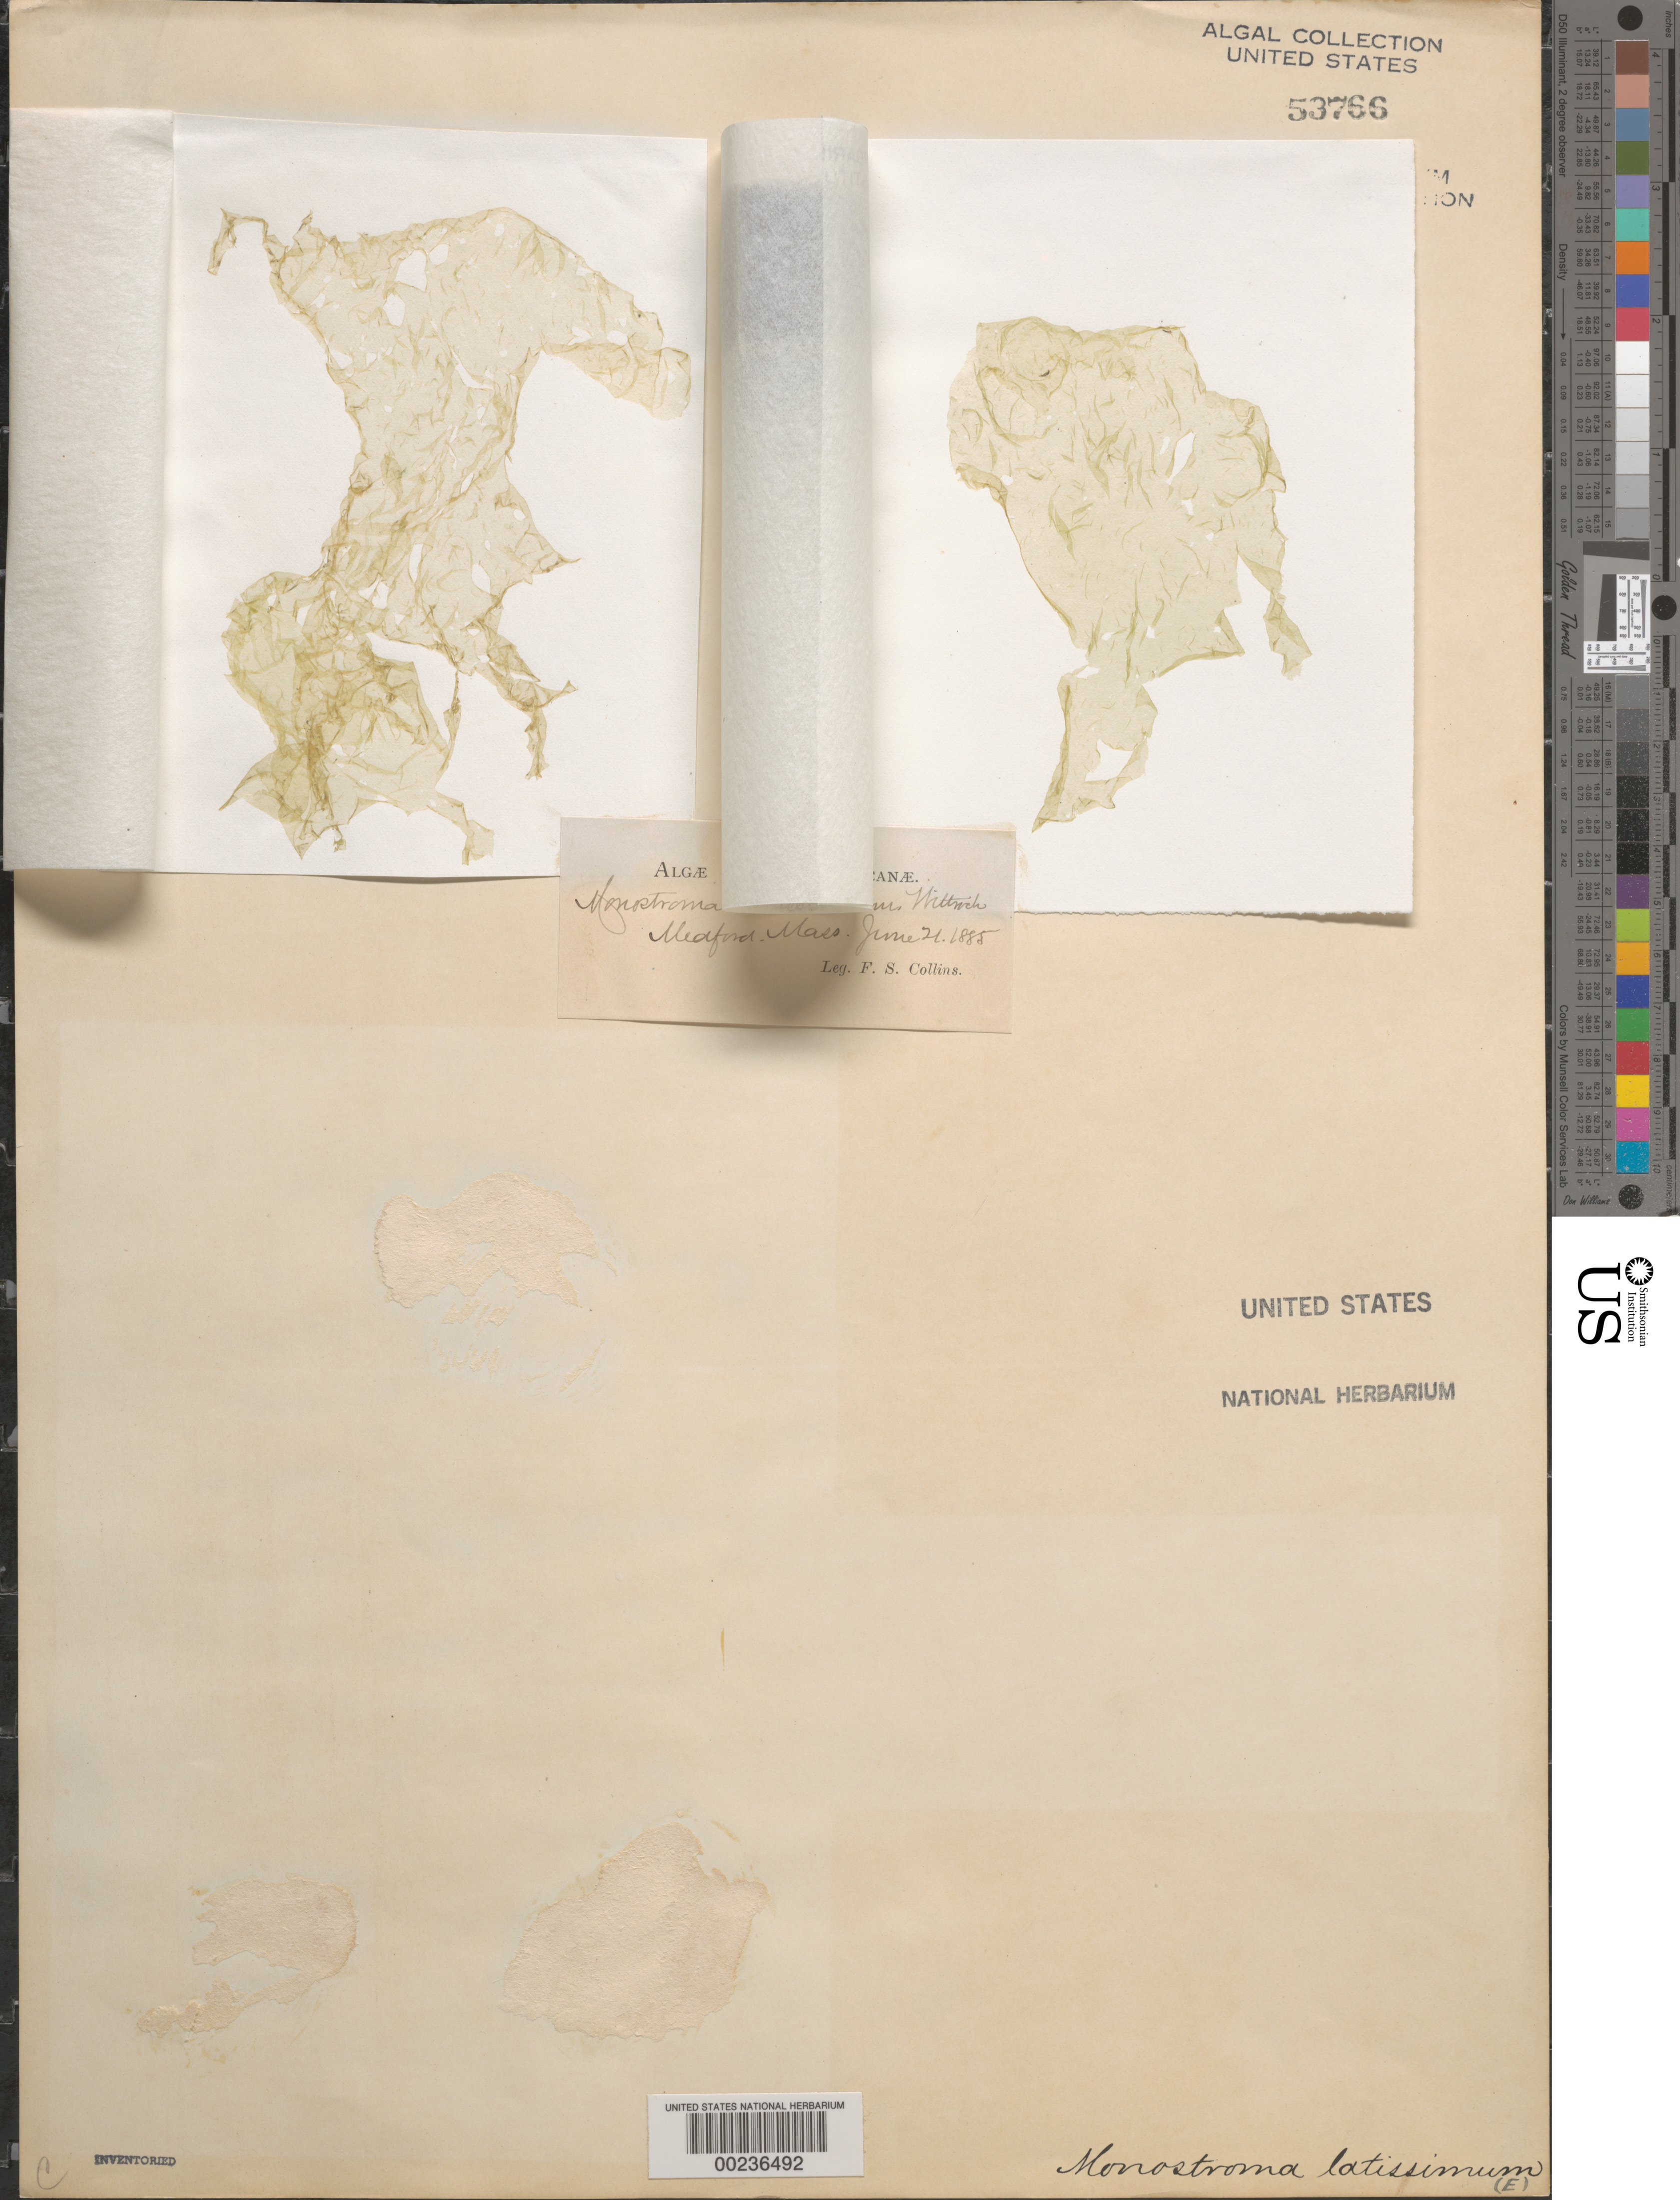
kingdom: Plantae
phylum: Chlorophyta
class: Ulvophyceae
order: Ulvales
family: Monostromataceae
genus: Monostroma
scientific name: Monostroma latissimum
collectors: F. Collins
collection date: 1885-06-21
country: United States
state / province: Massachusetts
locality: Medford.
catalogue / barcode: US 53766